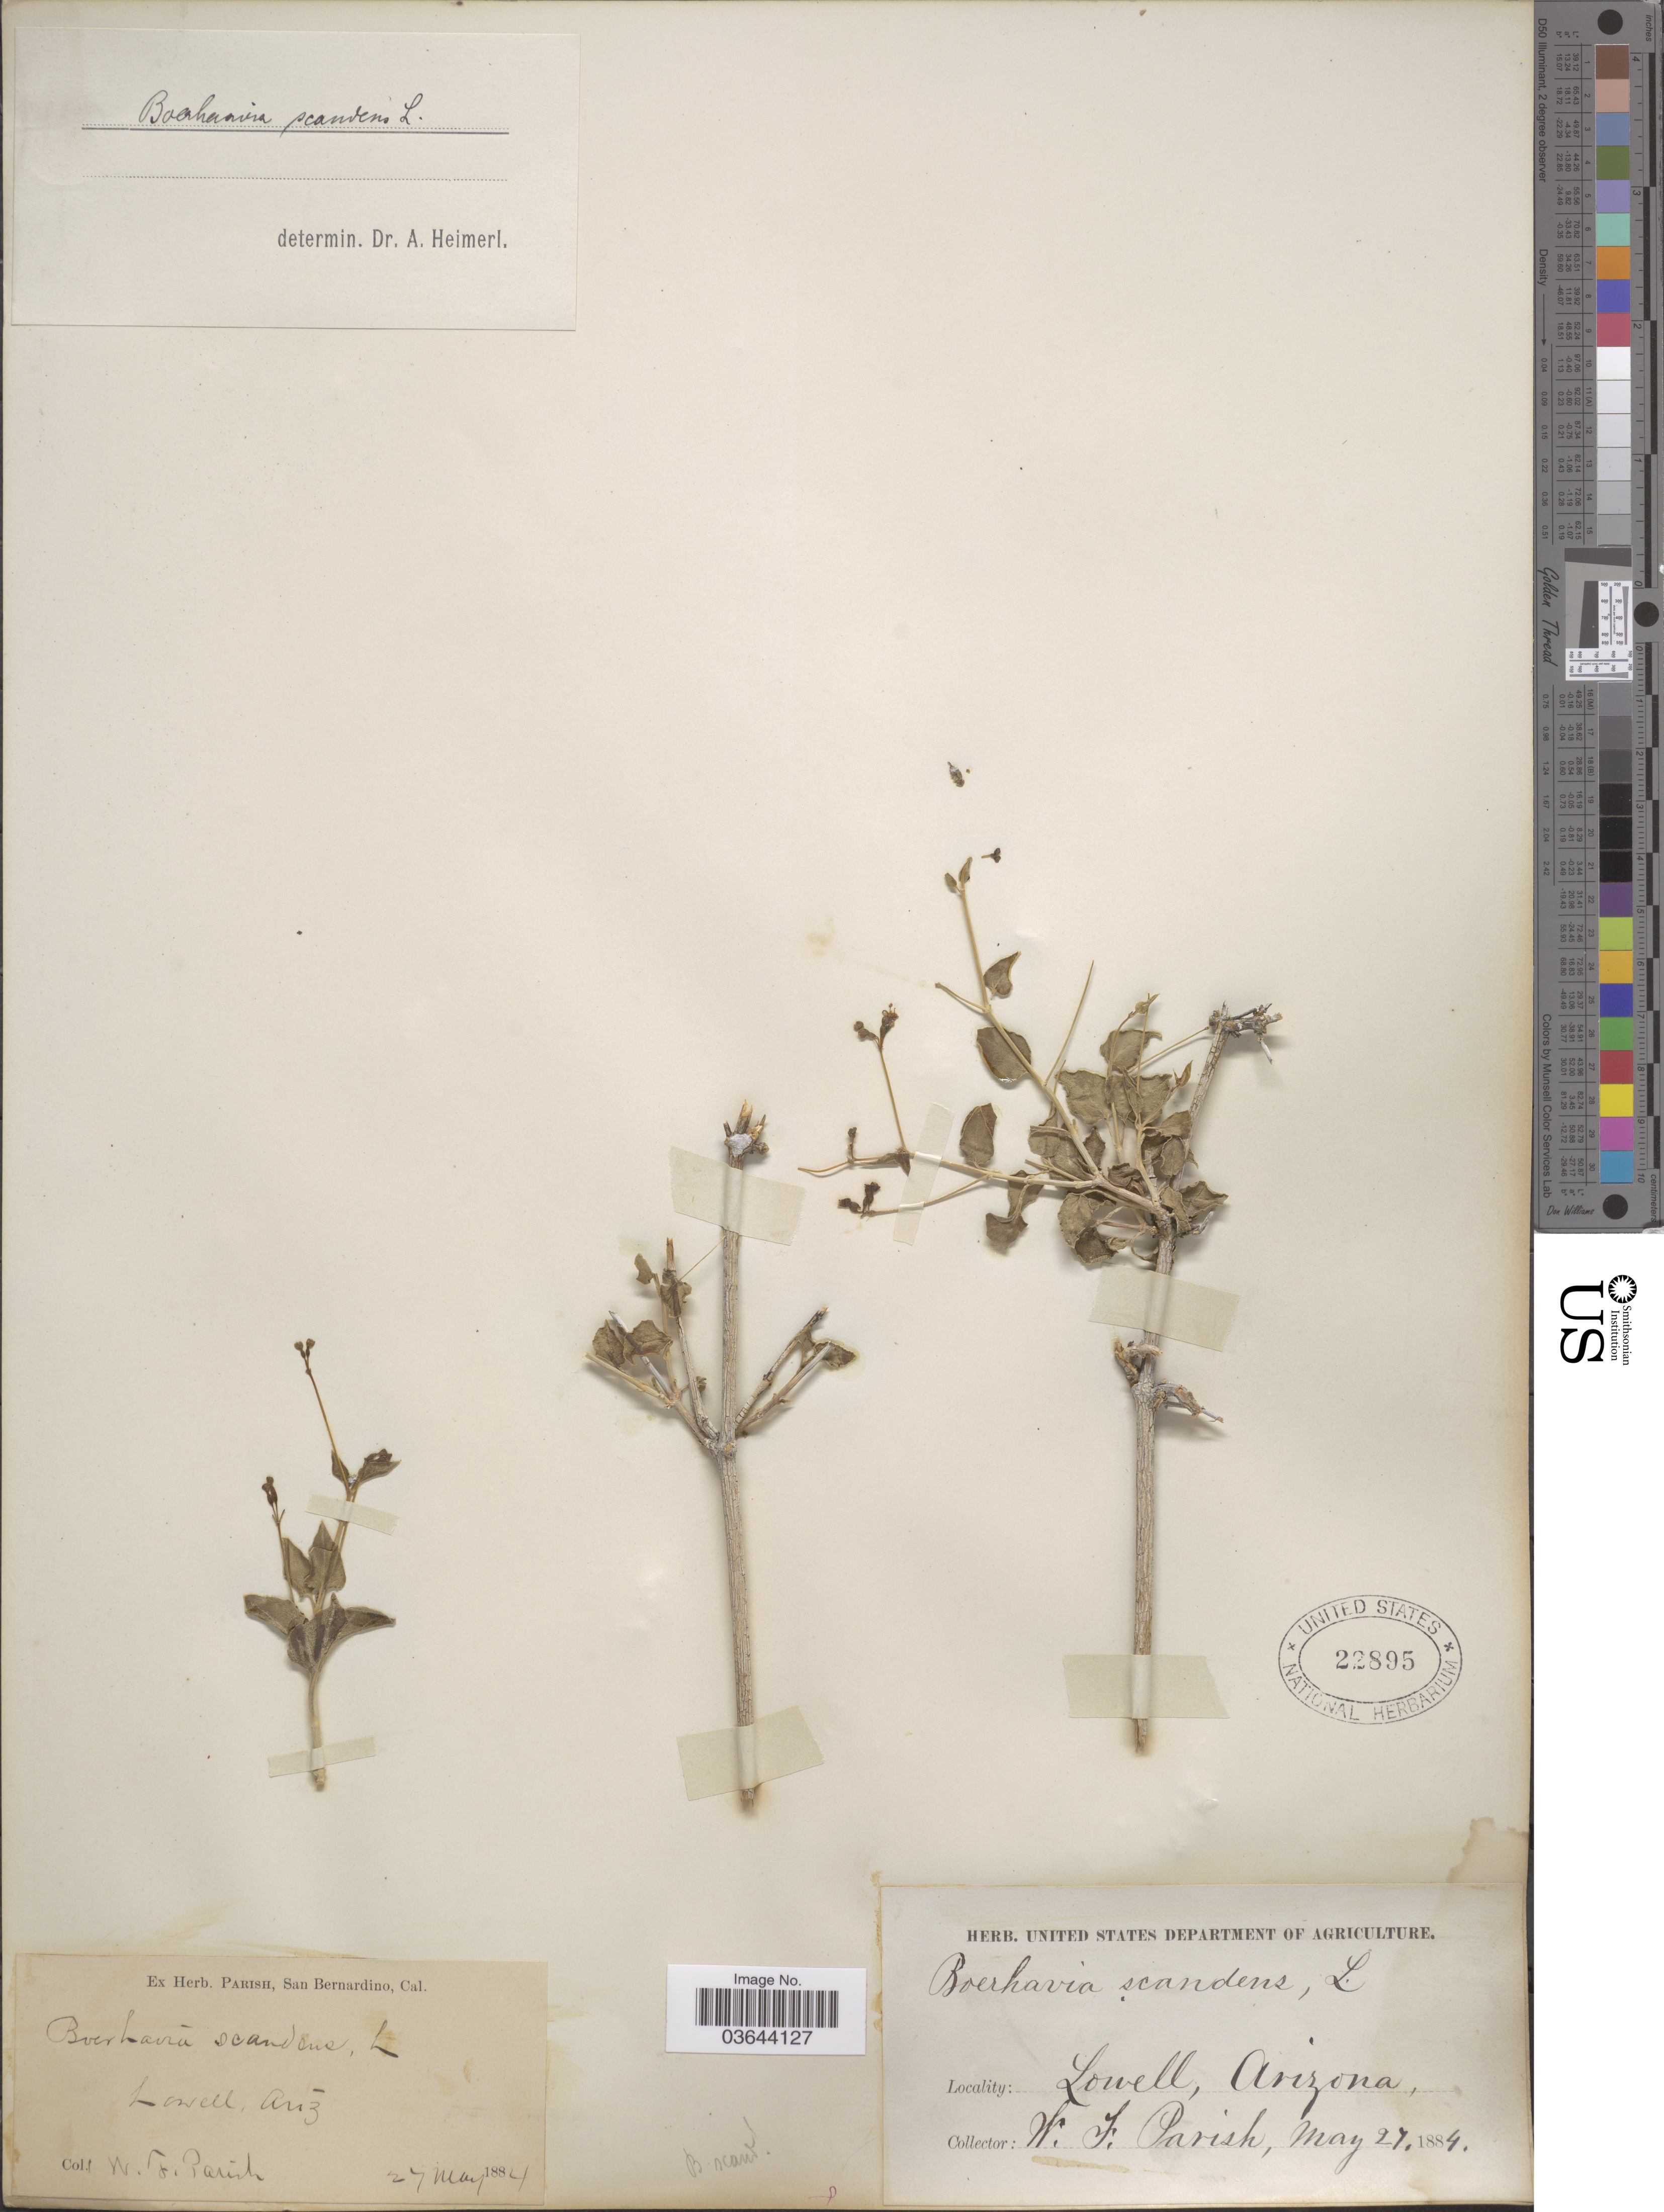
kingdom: Plantae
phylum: Tracheophyta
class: Magnoliopsida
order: Caryophyllales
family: Nyctaginaceae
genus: Commicarpus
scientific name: Commicarpus sp.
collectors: W. F. Parish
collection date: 1884-05-27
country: United States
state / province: Arizona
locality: Lowell.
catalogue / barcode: US 22895